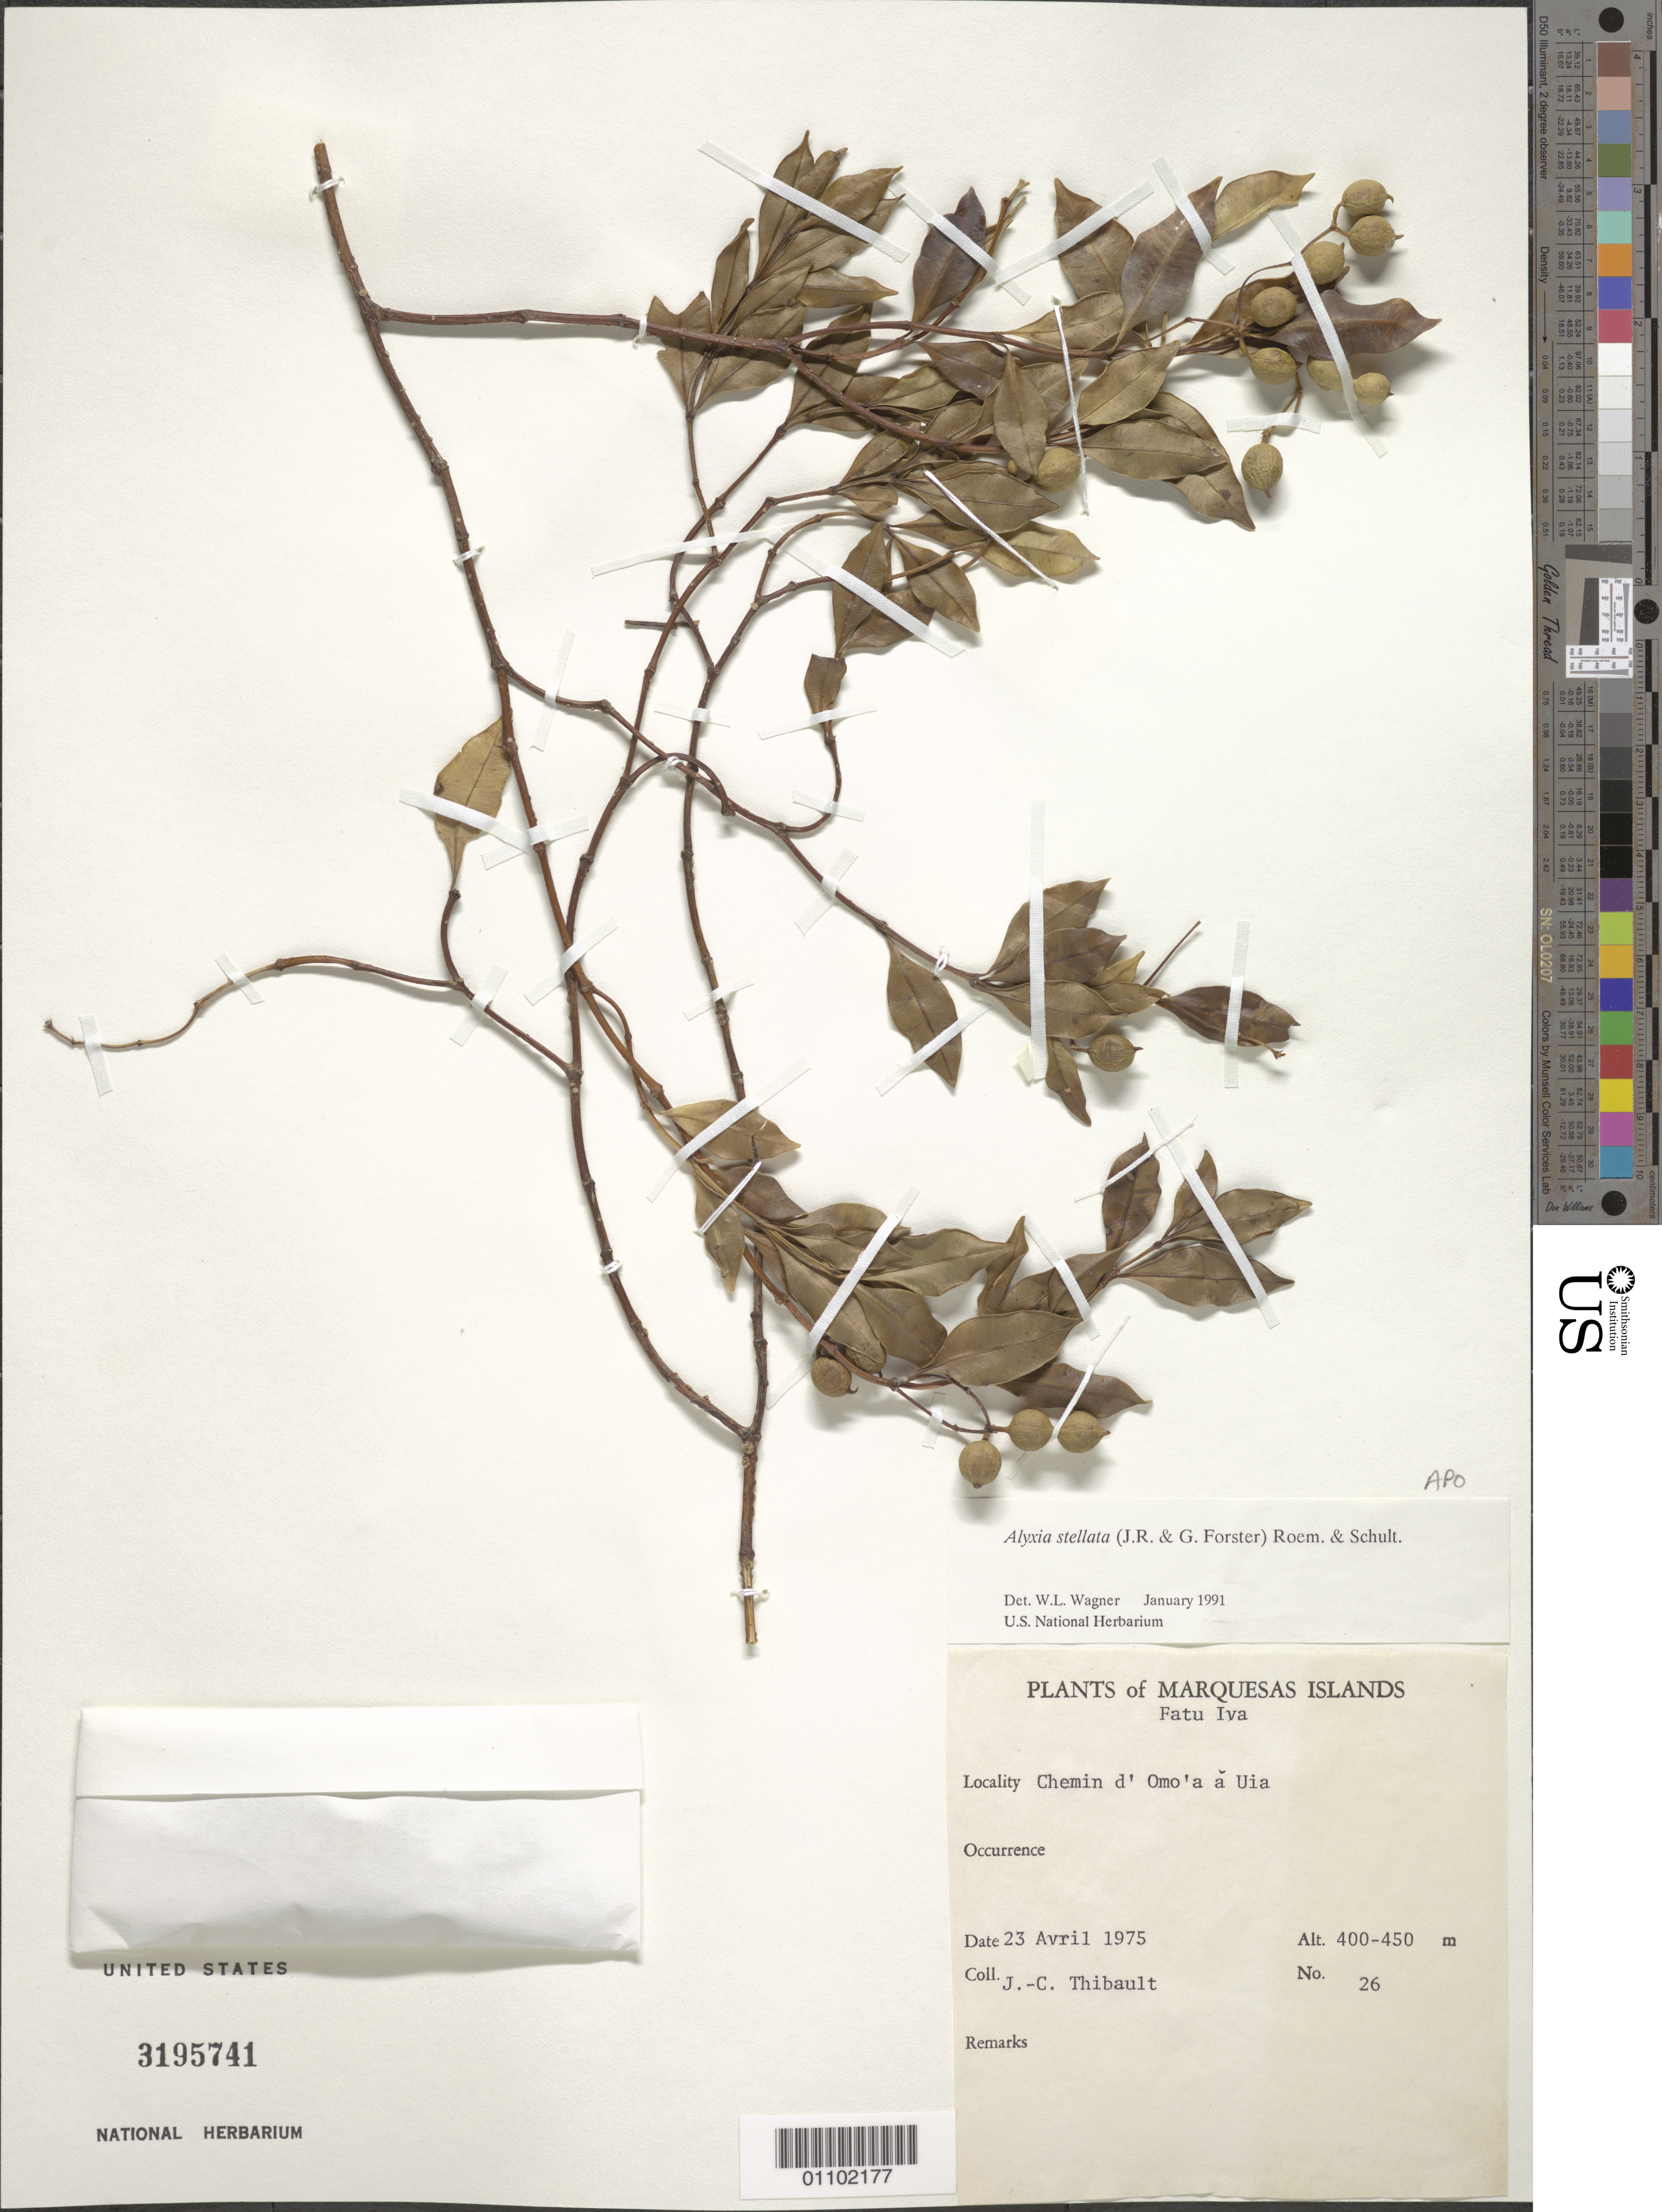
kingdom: Plantae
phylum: Tracheophyta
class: Magnoliopsida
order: Gentianales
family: Apocynaceae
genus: Alyxia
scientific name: Alyxia stellata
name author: (J.R. Forst. & G. Forst.) Roem. & Schult.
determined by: Wagner, W. L., (BOT), Smithsonian Institution - National Museum of Natural History (UNITED STATES)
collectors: J. Thibault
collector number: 26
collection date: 1975-04-23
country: French Polynesia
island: Fatu Hiva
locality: Chemin d'Omo'a à Ui'a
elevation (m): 400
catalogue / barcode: US 3195741